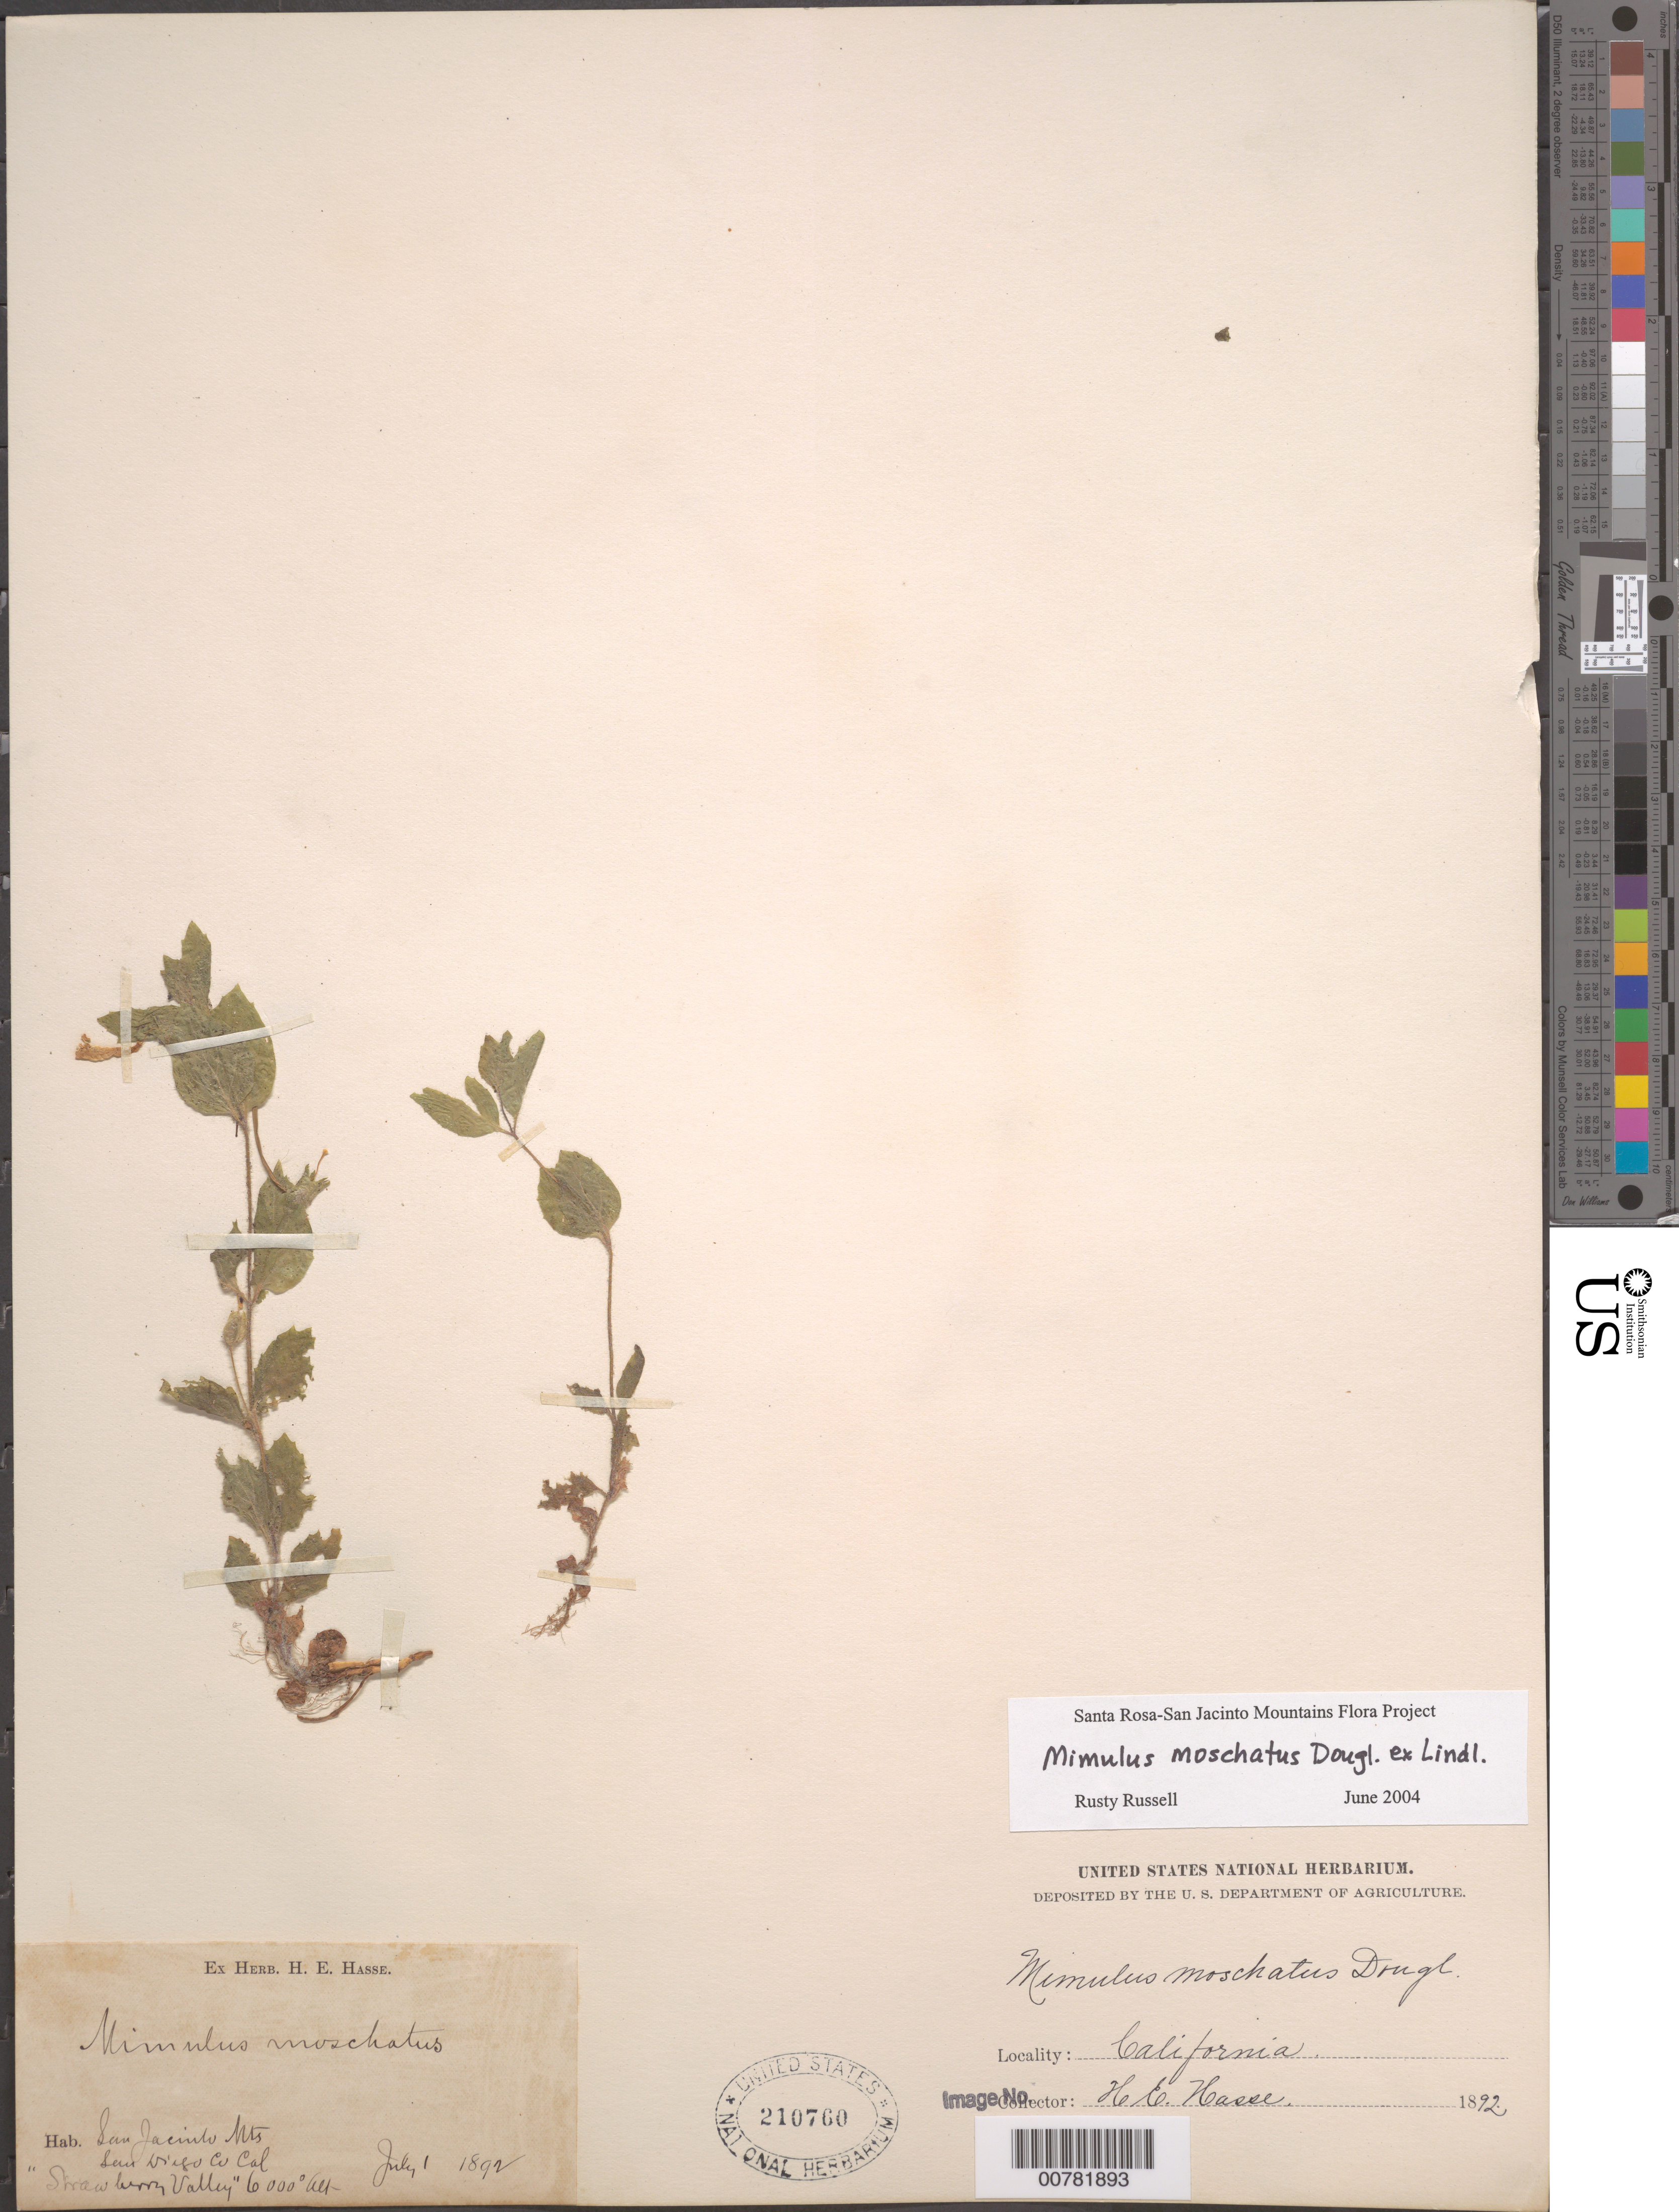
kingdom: Plantae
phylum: Tracheophyta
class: Magnoliopsida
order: Lamiales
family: Phrymaceae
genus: Mimulus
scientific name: Mimulus moschatus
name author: Douglas ex Lindl.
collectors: H. E. Hasse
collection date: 1892-07-01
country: United States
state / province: California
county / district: Riverside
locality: San Jacinto Mts. San Diego Co. "Strawberry Valley".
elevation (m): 1829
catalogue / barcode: US 210760